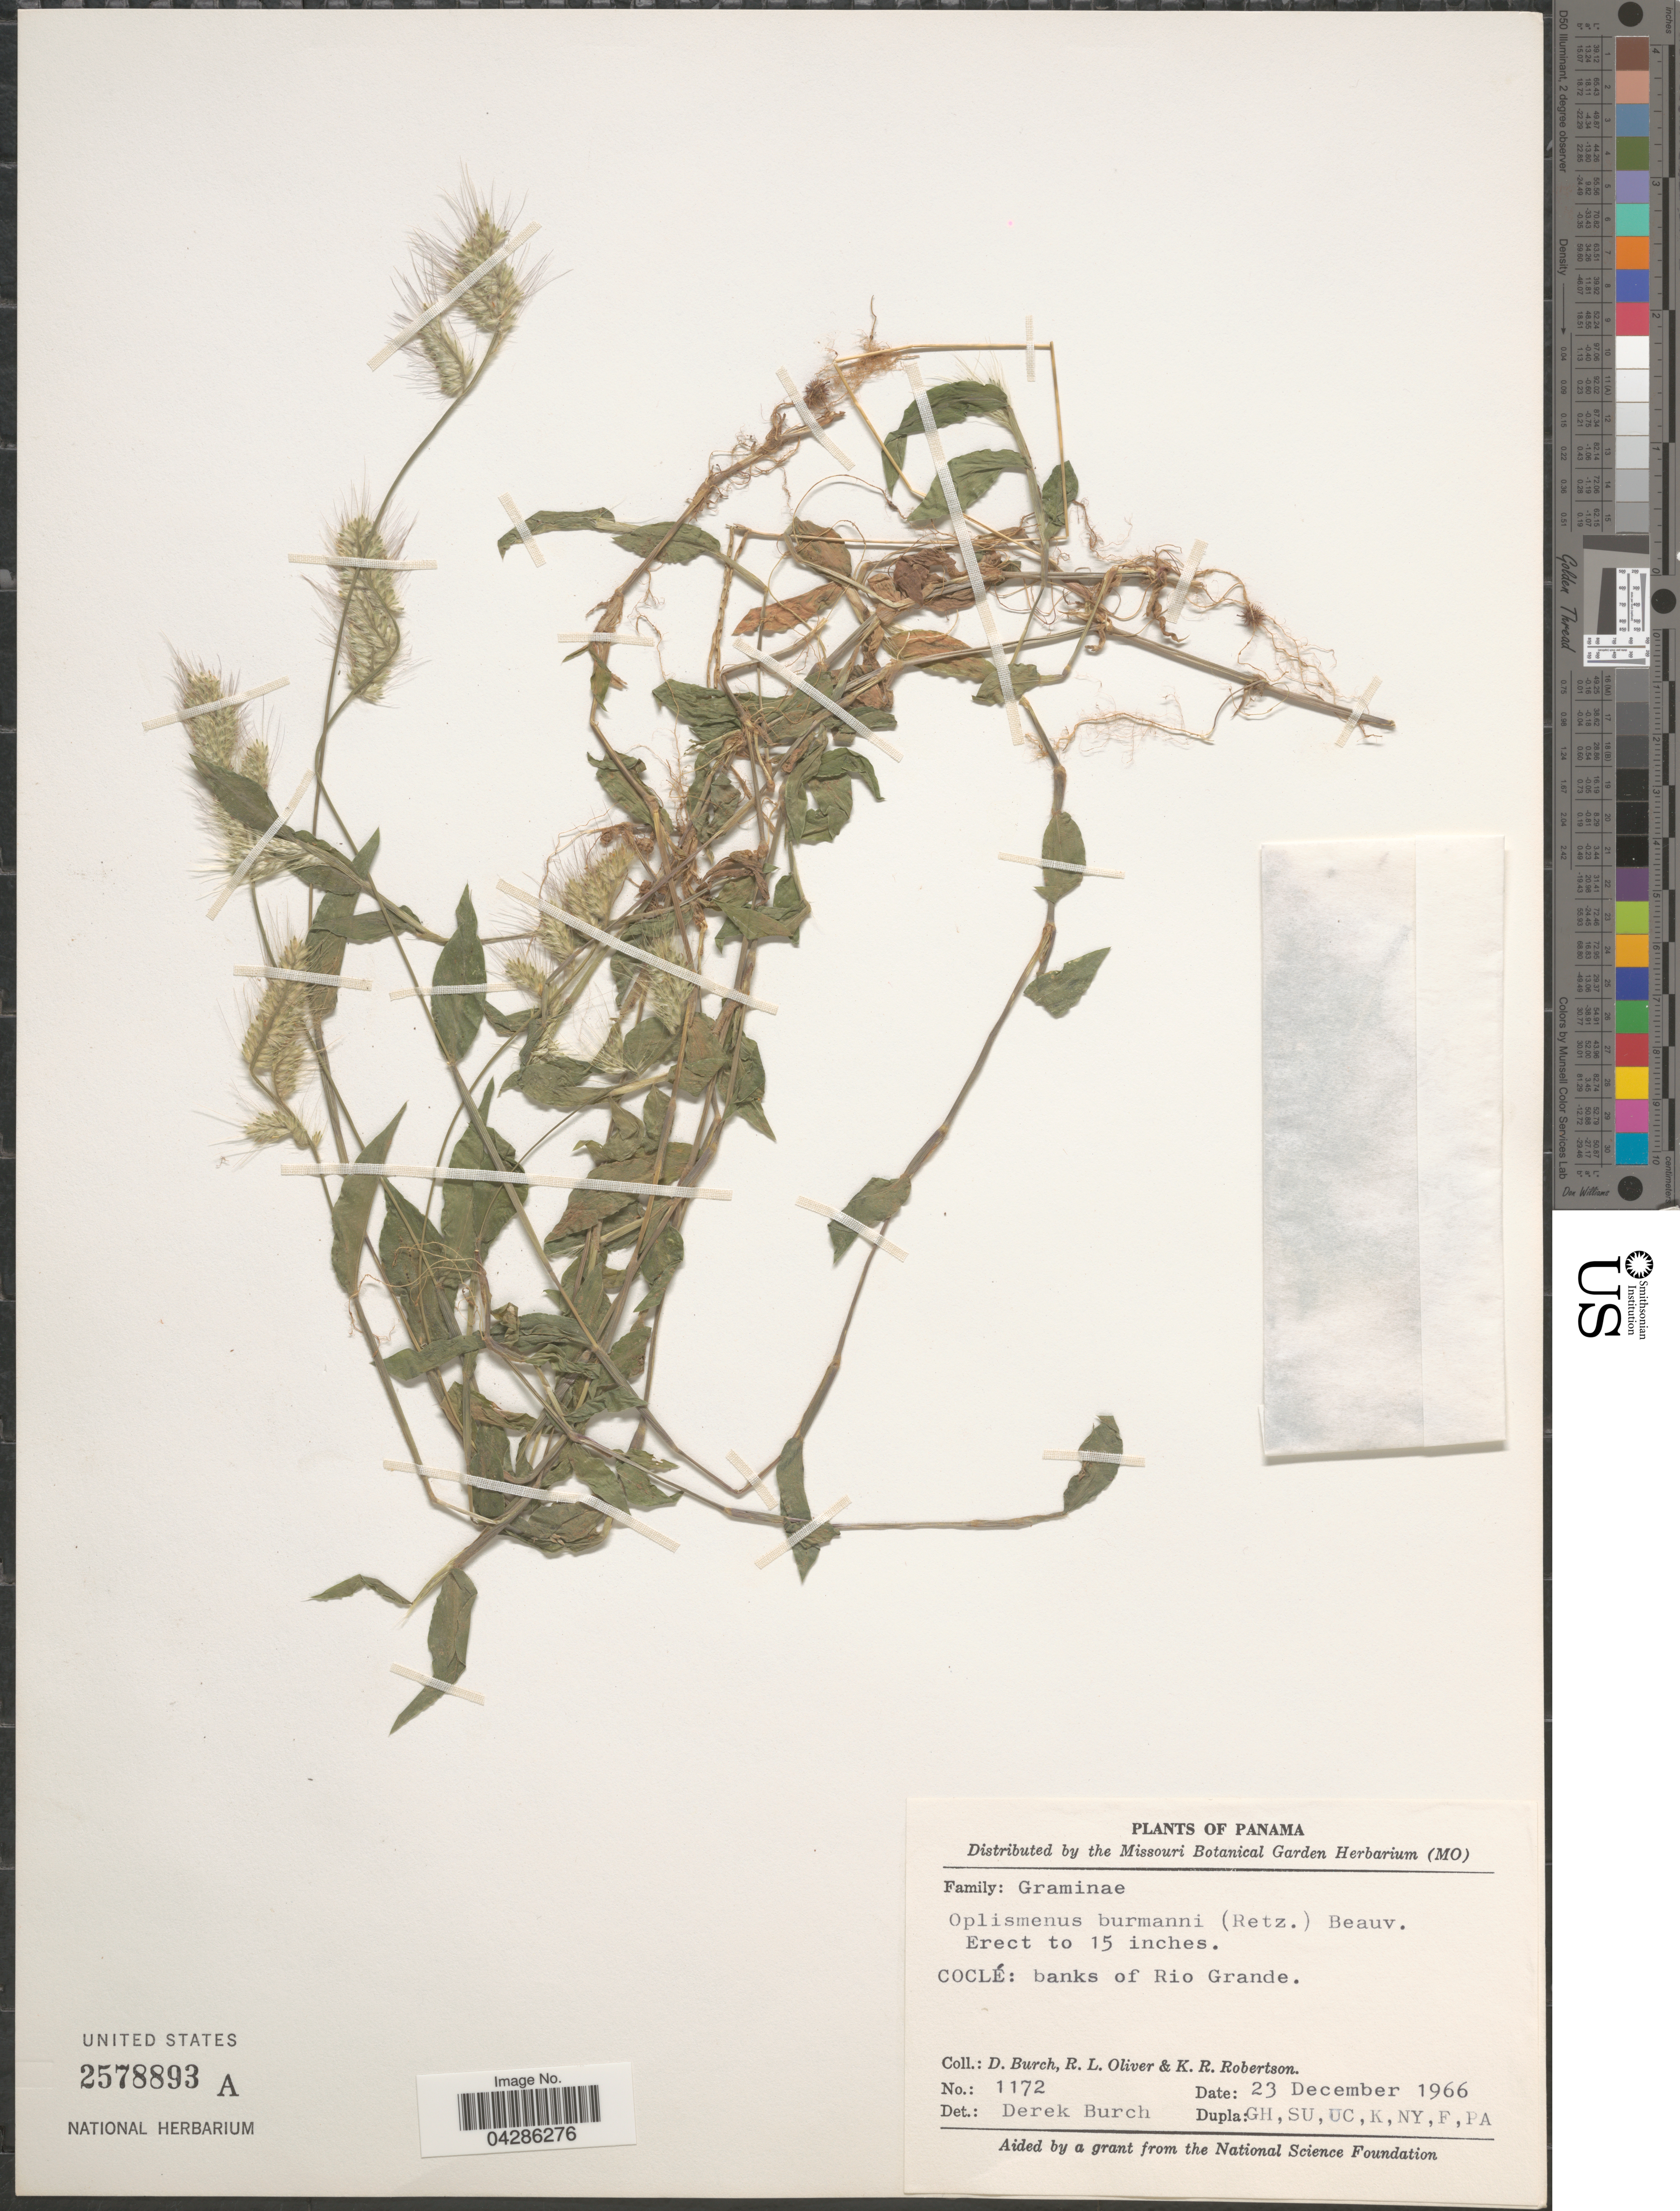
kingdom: Plantae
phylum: Tracheophyta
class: Liliopsida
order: Poales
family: Poaceae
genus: Oplismenus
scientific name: Oplismenus burmannii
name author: (Retz.) P. Beauv.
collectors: D. Burch, R. Oliver & K. Robertson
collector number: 1172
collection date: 1966-12-23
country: Panama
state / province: Cocle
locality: Banks of Rio Grande.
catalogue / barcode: US 2578893A